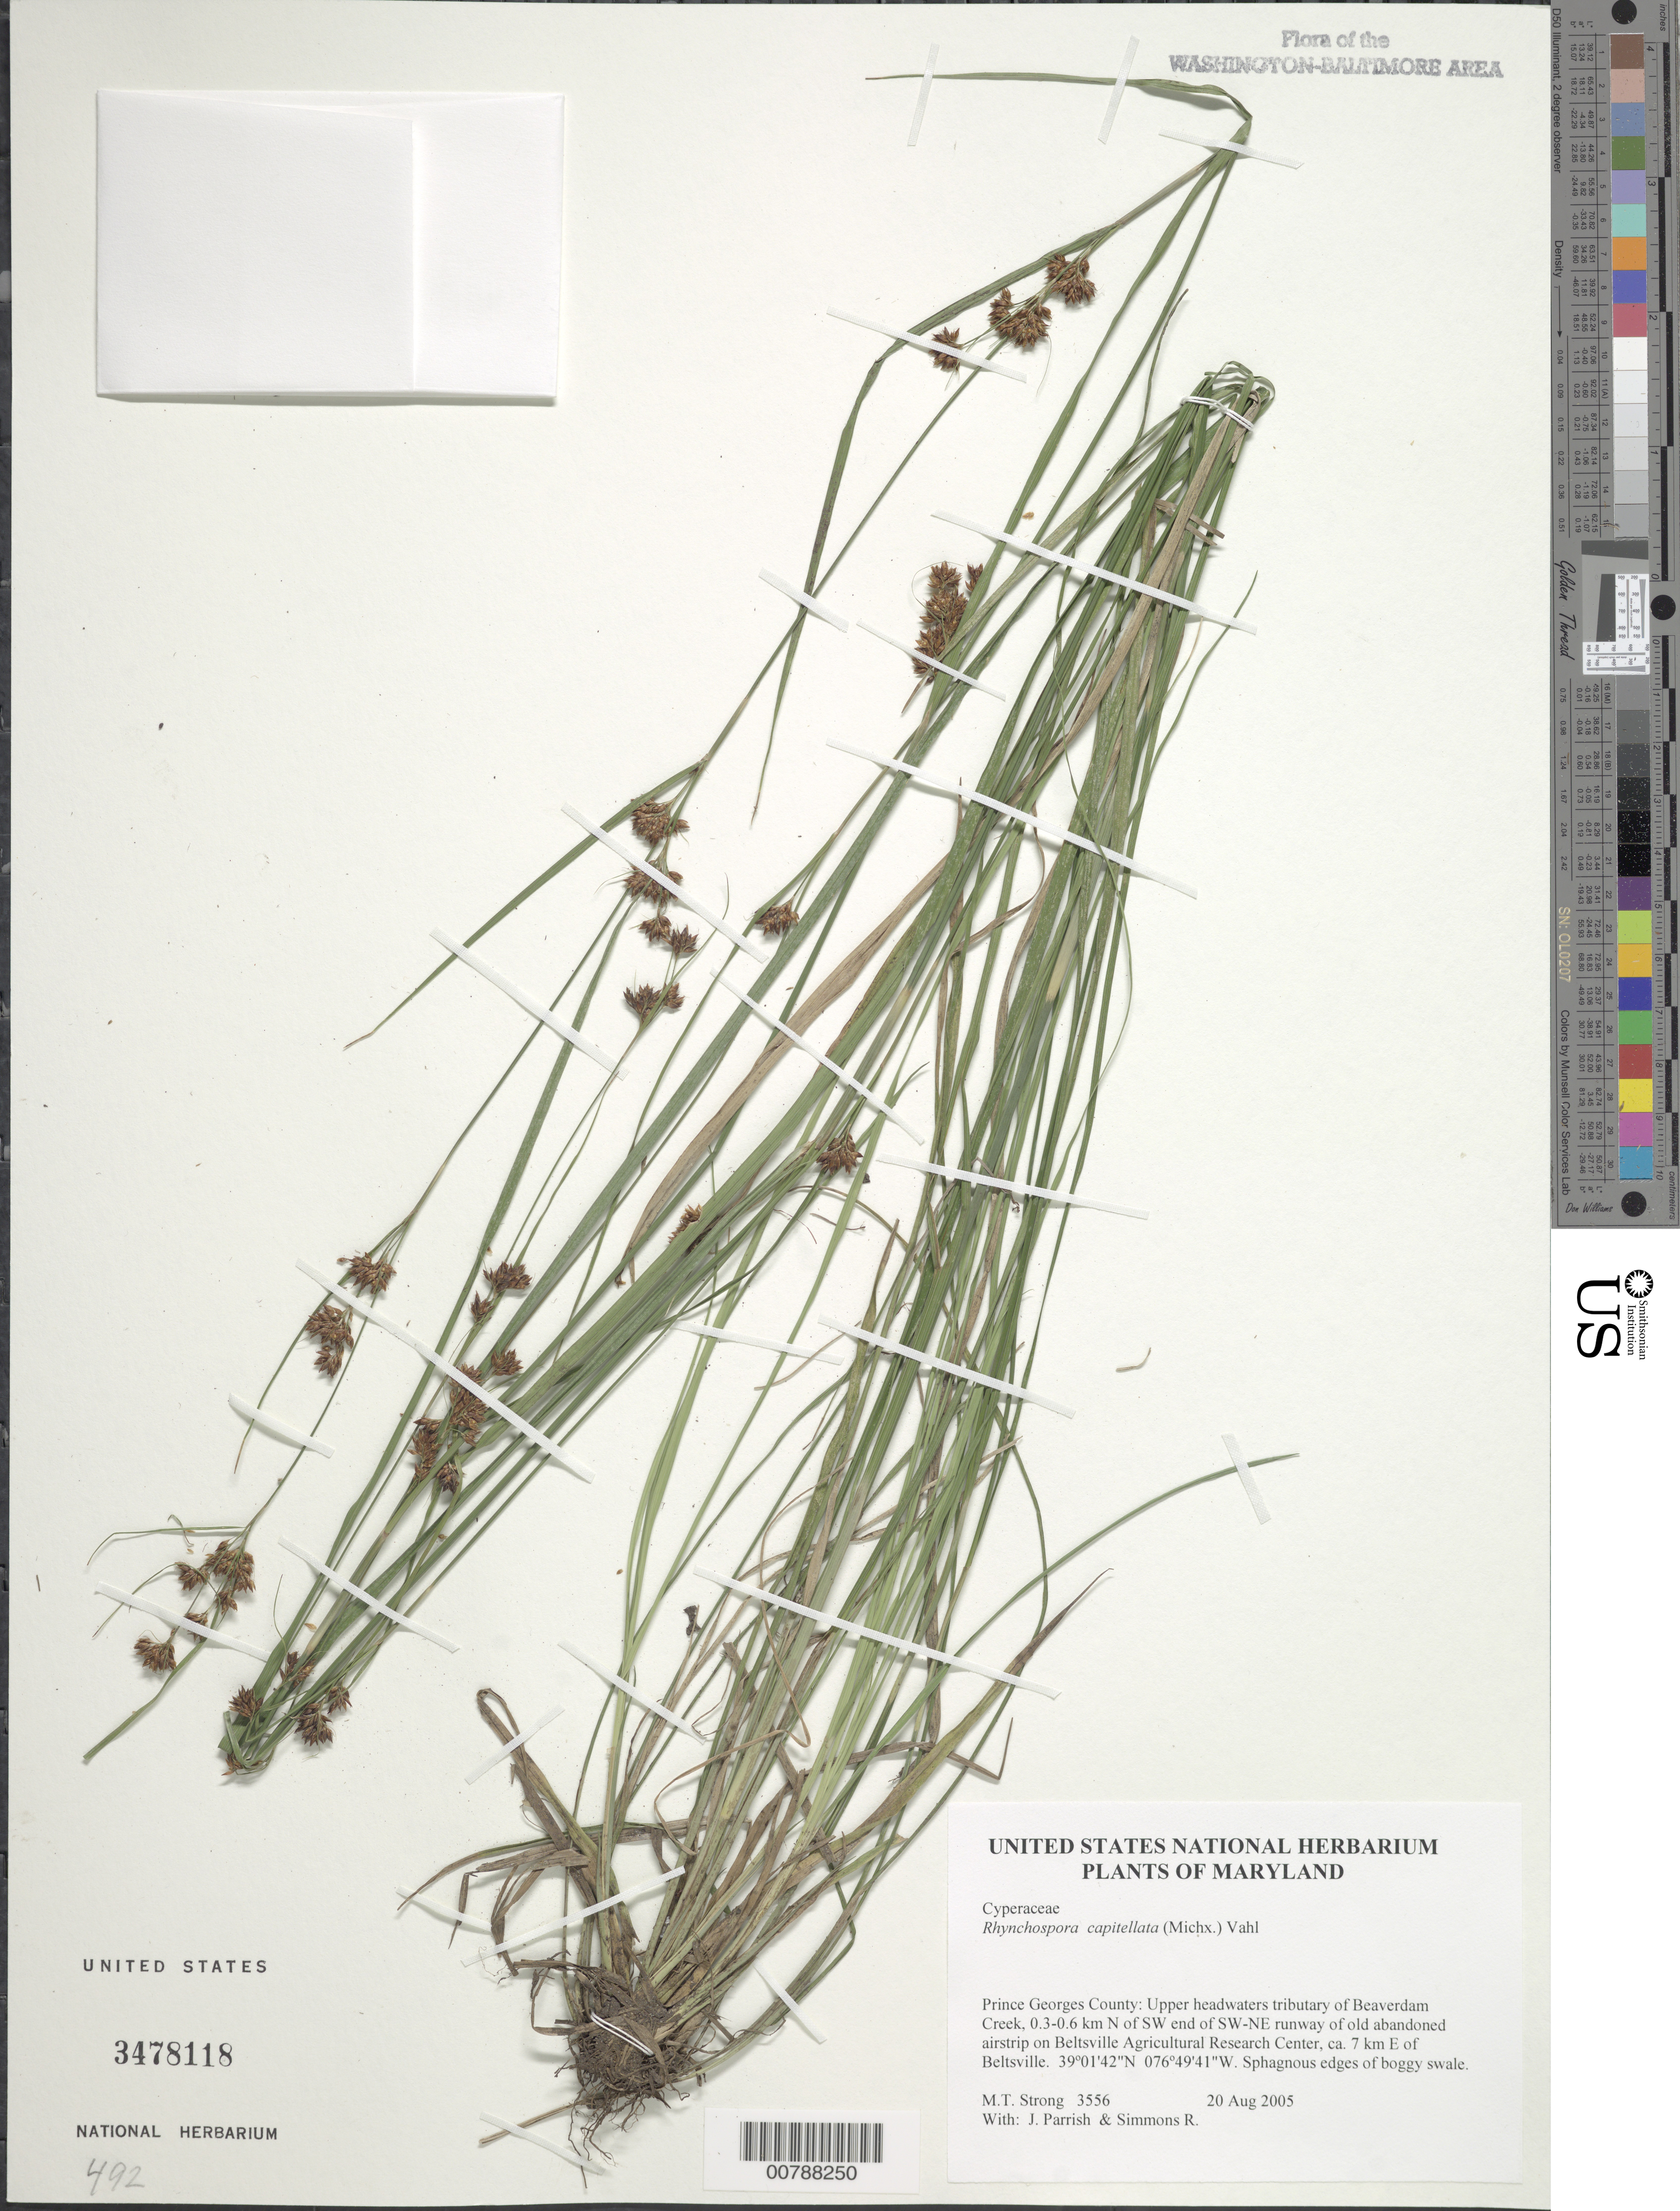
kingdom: Plantae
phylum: Tracheophyta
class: Liliopsida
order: Poales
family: Cyperaceae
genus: Rhynchospora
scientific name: Rhynchospora capitellata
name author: (Michx.) Vahl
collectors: M. T. Strong, J. Parrish & R. B. Simmons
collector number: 3556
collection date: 2005-08-20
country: United States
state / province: Maryland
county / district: Prince George's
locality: Upper headwaters tributary of Beaverdam Creek, 0.3-0.6 km N of SW end of SW-NE runway of old abandoned airstrip on Beltsville Agricultural Research Center, ca. 7 km E of Beltsville.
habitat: Sphagnous edges of boggy swale.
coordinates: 39 01'42" N, 076 49'41" W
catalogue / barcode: US 3478118